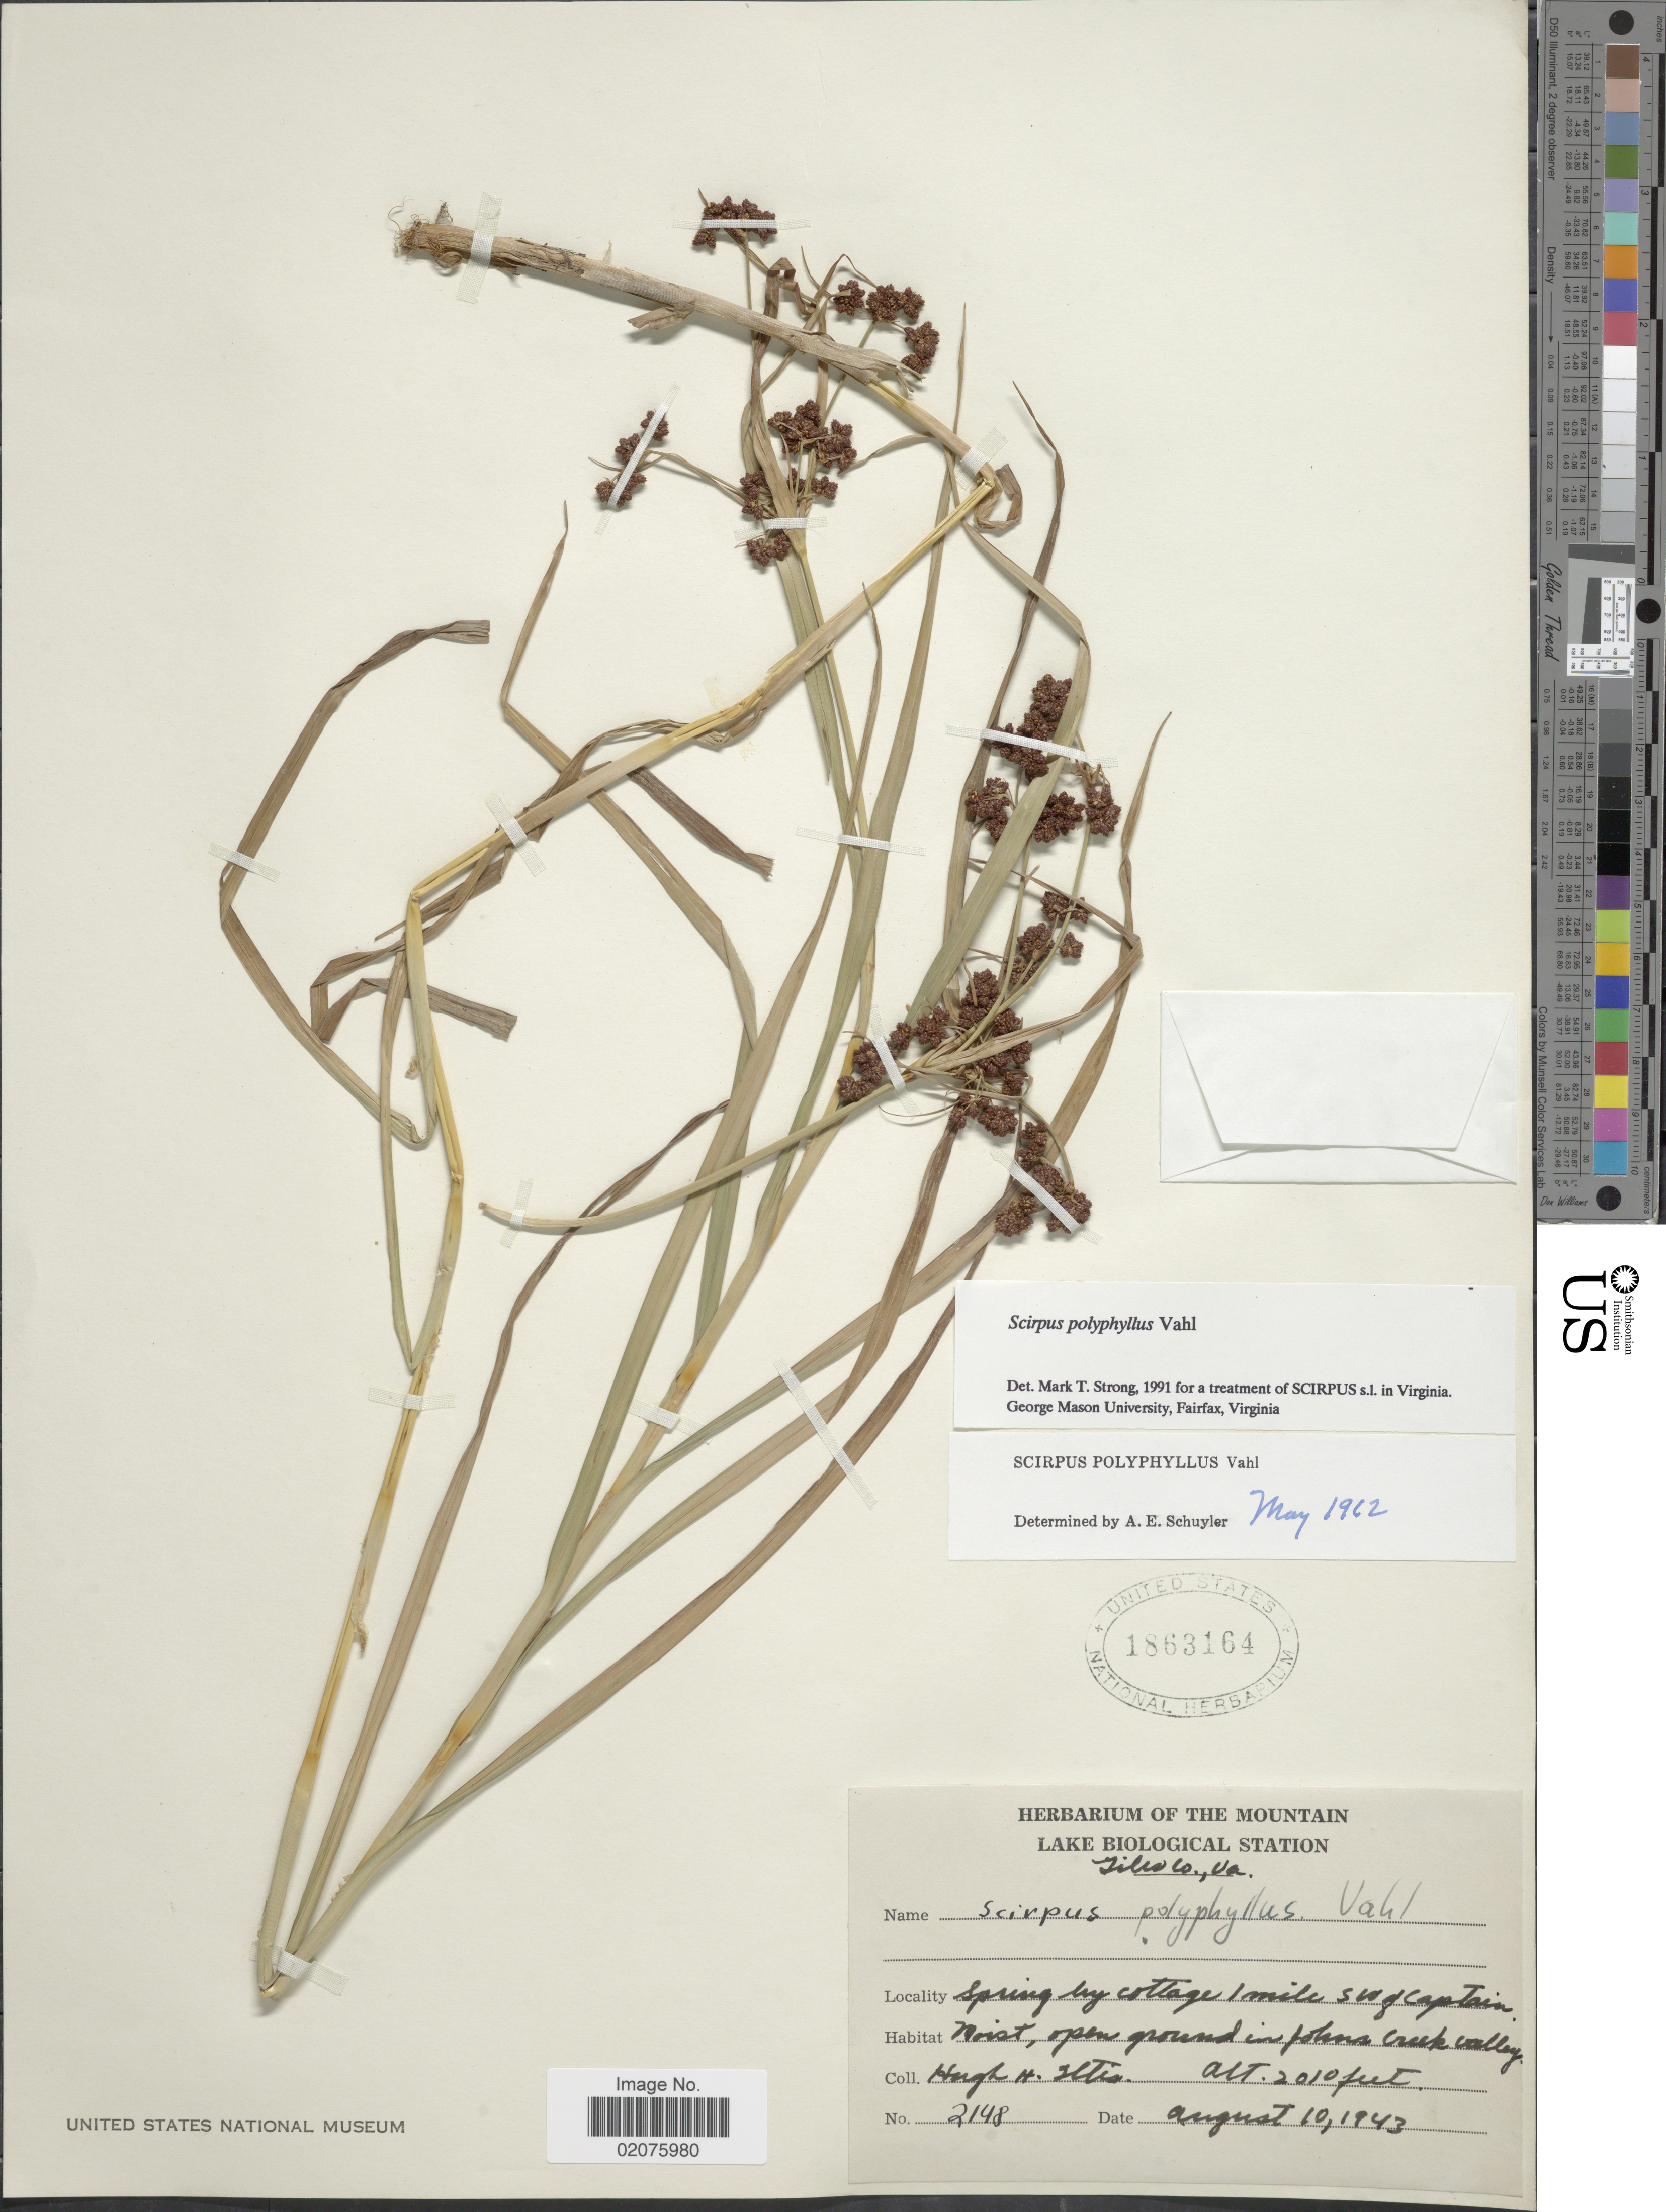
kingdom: Plantae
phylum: Tracheophyta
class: Liliopsida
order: Poales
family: Cyperaceae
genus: Scirpus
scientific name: Scirpus polyphyllus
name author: Vahl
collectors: H. H. Iltis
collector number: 2148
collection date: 1943-08-10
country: United States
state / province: Virginia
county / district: Giles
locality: Spring by cottage 1 mile SW of Captain. Moist, open ground in Johns Creek Valley.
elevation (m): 613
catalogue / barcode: US 1863164